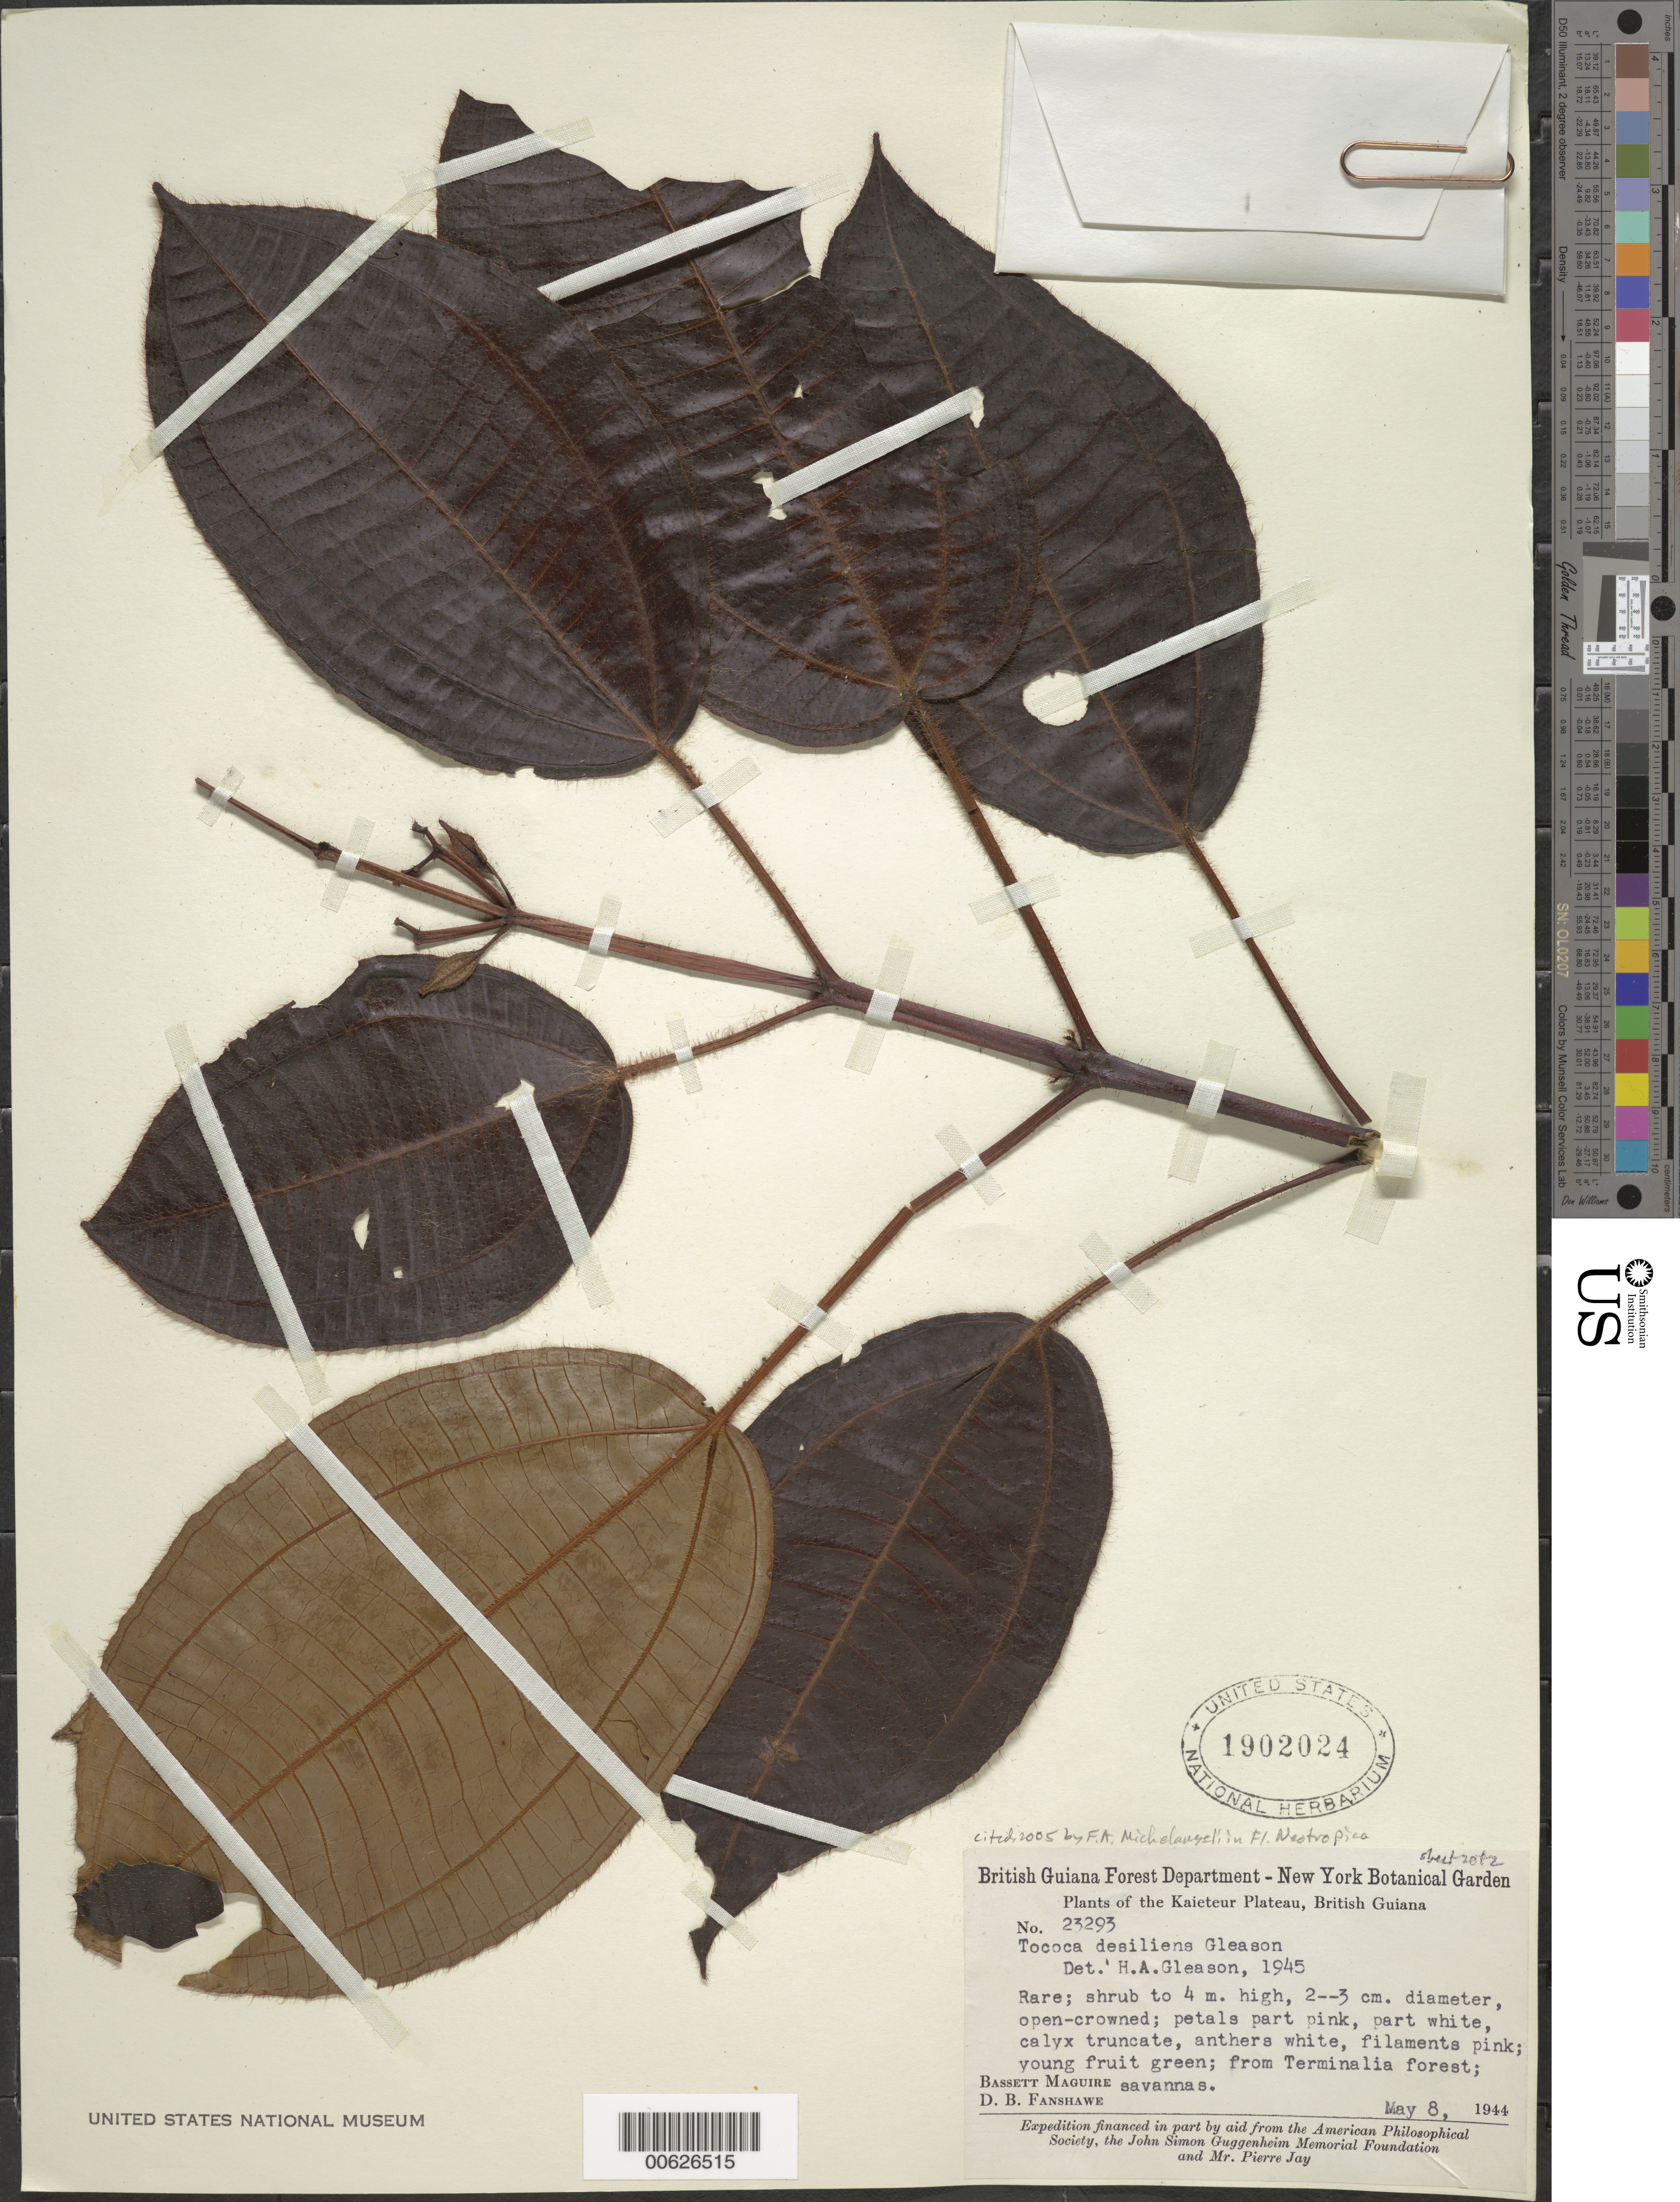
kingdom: Plantae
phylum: Tracheophyta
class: Magnoliopsida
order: Myrtales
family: Melastomataceae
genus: Tococa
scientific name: Tococa desiliens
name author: Gleason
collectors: B. Maguire & D. B. Fanshawe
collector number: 23293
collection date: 1944-05-08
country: Guyana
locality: The Kaieteur Plateau, British Guiana, British Guiana Forest Department, from Terminalia forest.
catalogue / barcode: US 1902024